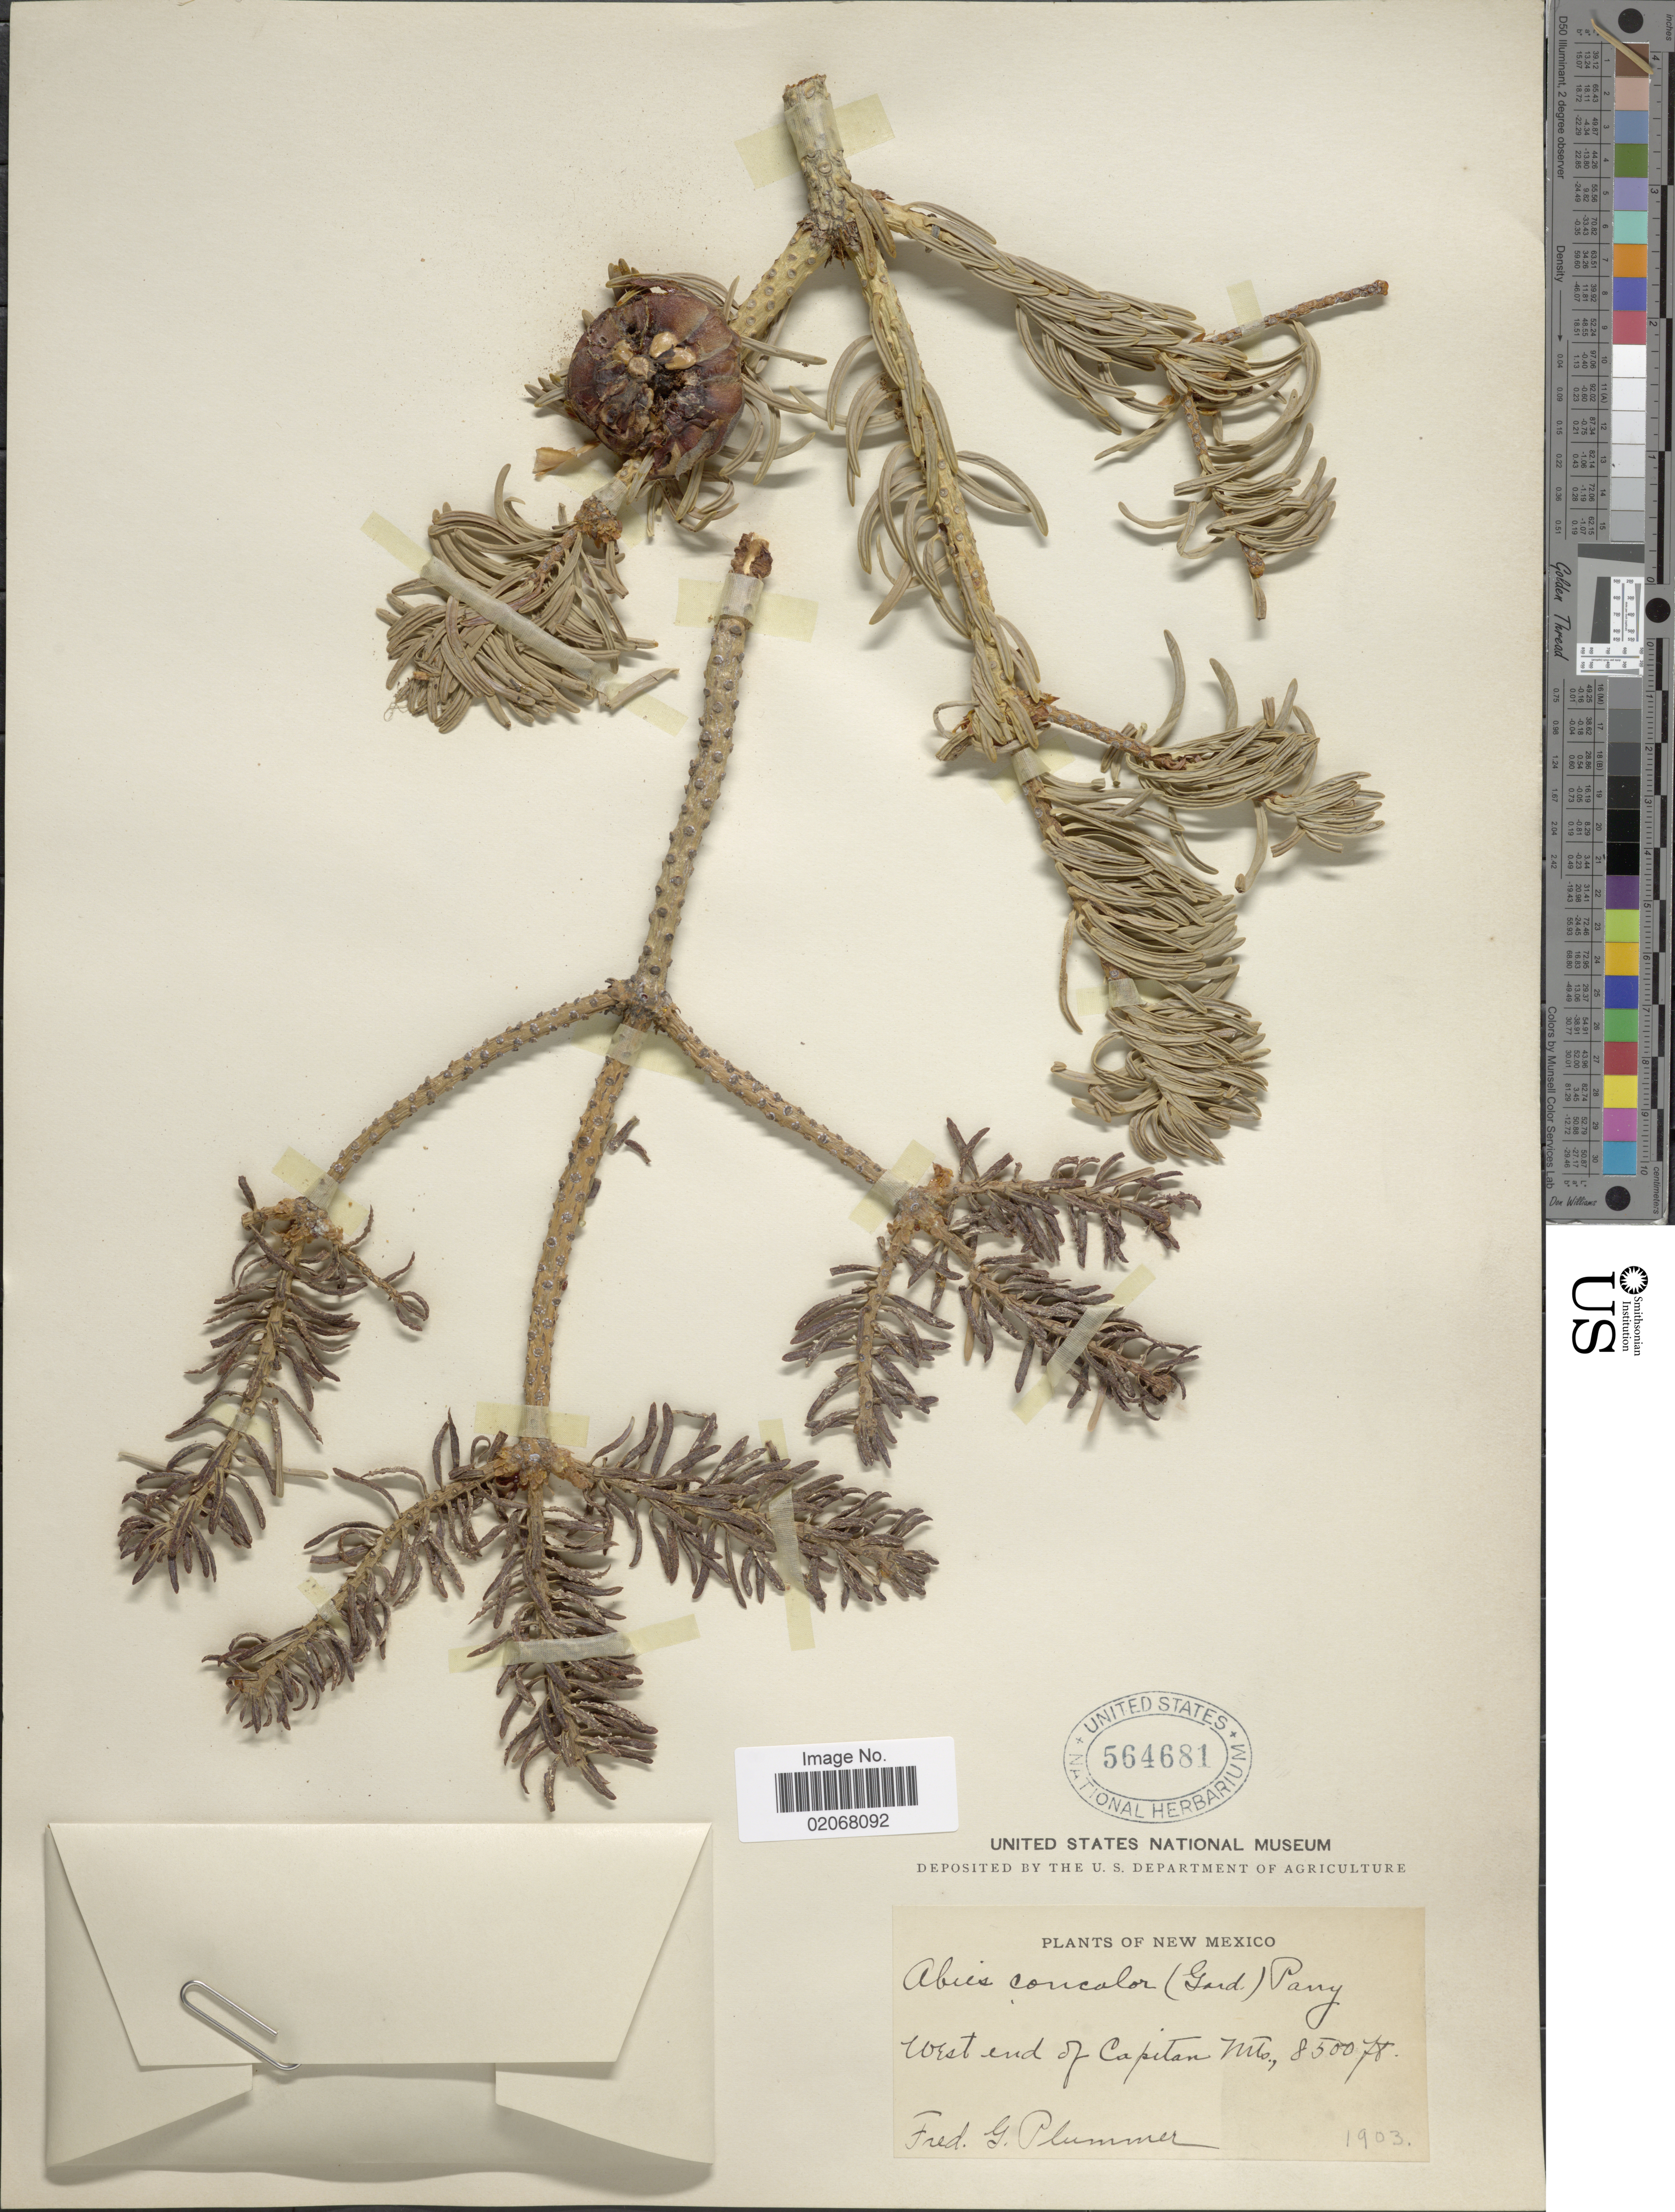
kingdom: Plantae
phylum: Tracheophyta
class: Pinopsida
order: Pinales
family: Pinaceae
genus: Abies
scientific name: Abies concolor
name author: (Gordon & Glend.) Lindl. ex Hildebr.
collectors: F. Plummer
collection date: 1903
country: United States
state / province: New Mexico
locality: West end of Capitan Mts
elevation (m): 2591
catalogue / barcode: US 564681